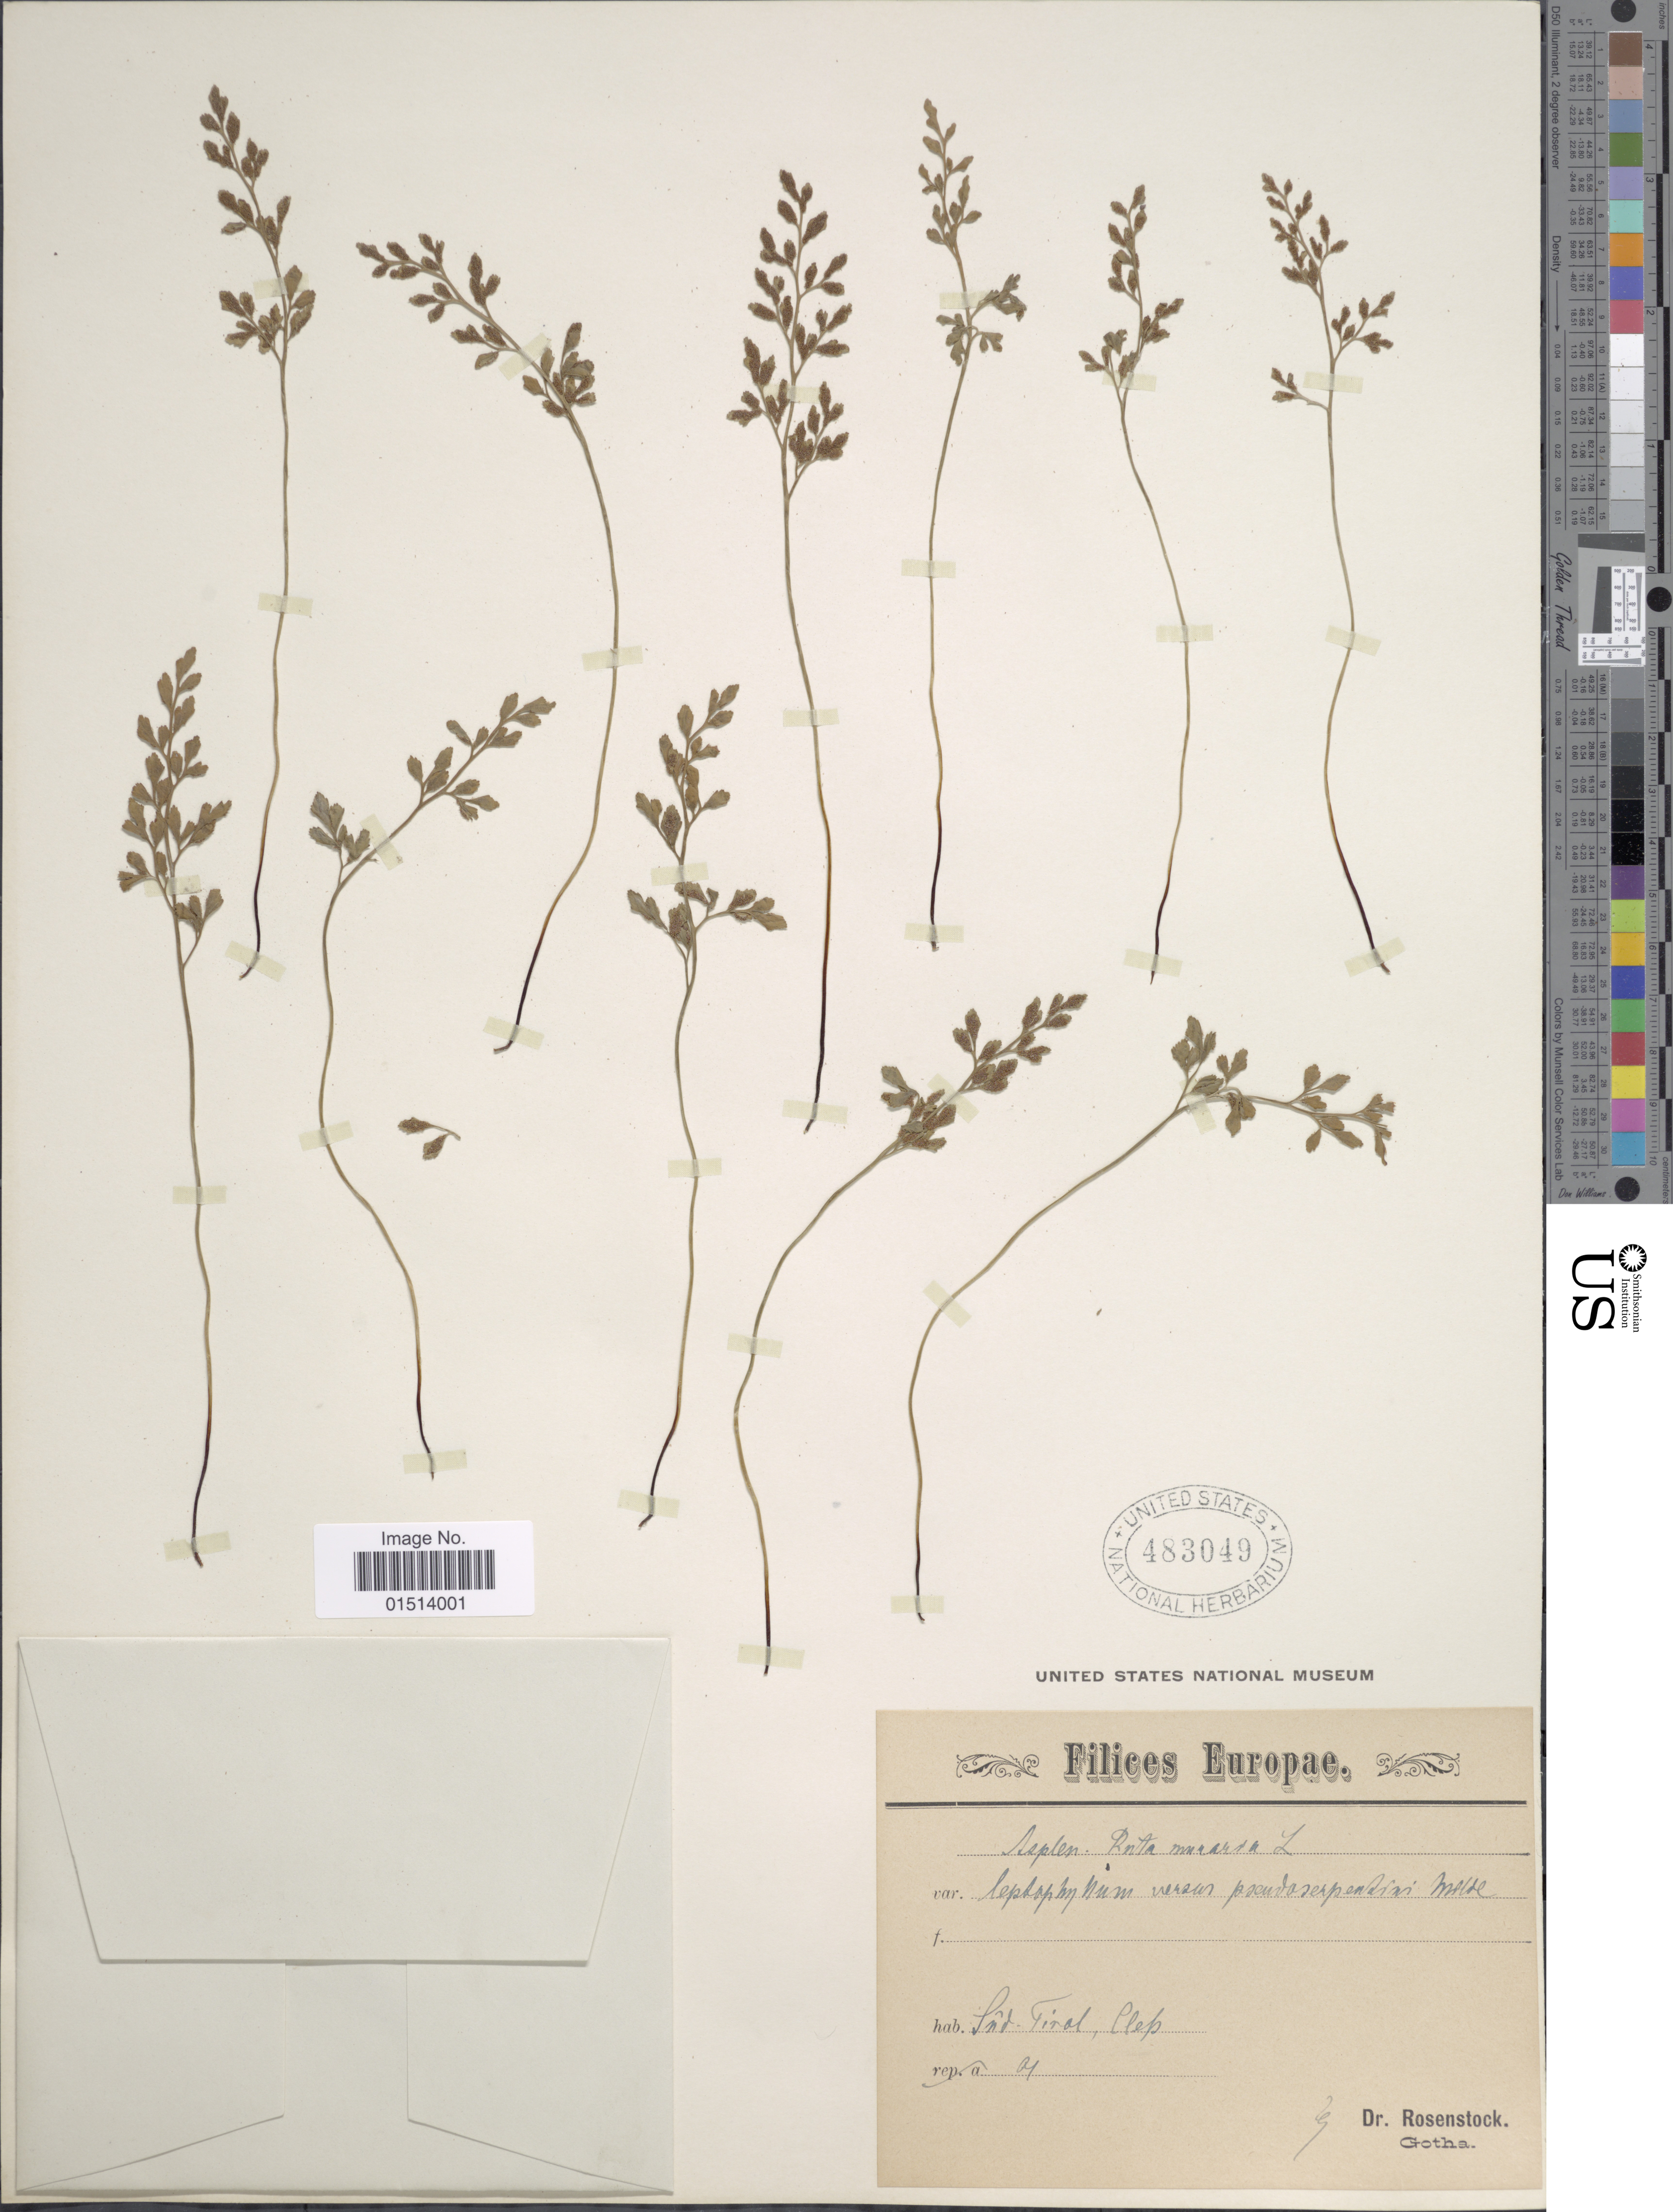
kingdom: Plantae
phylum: Tracheophyta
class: Polypodiopsida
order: Polypodiales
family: Aspleniaceae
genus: Asplenium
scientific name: Asplenium ruta-muraria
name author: L.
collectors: E. Rosenstock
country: Austria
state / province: Tirol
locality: Europae, Ind. Tiral, Clep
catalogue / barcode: US 483049